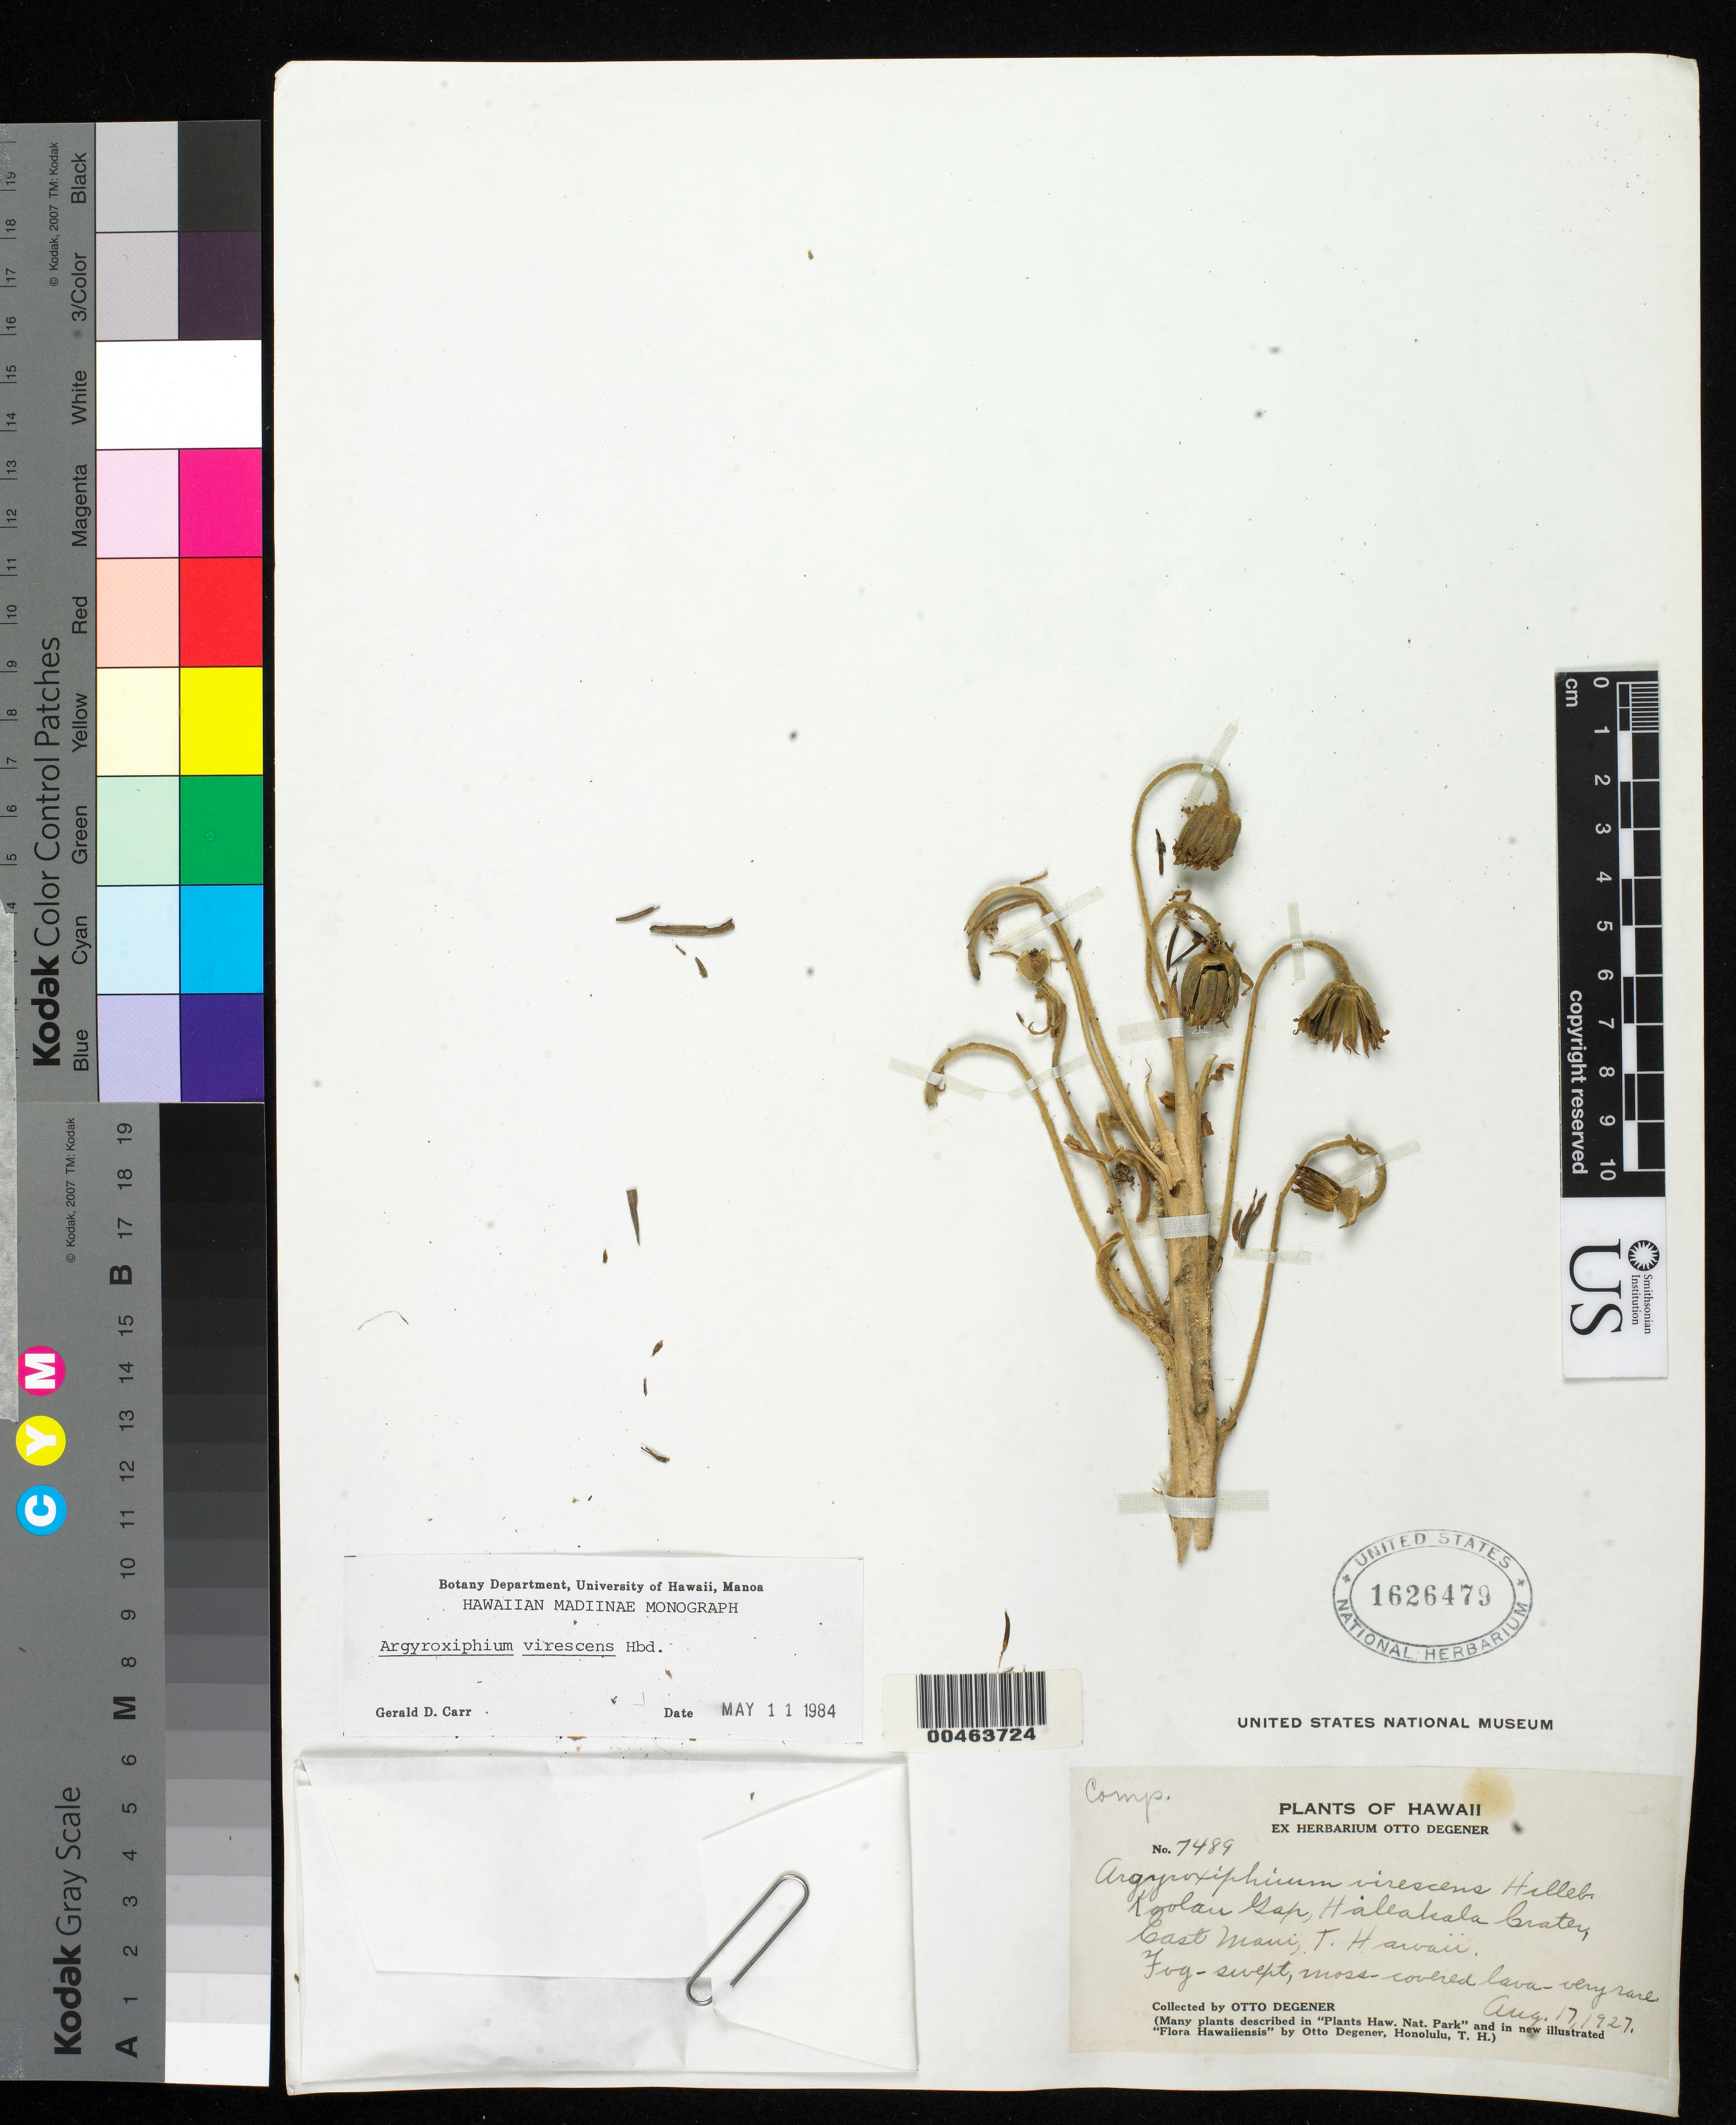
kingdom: Plantae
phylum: Tracheophyta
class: Magnoliopsida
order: Asterales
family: Asteraceae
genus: Argyroxiphium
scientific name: Argyroxiphium virescens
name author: Hillebr.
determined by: Carr, G. D.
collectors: O. Degener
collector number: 7489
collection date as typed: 17 Aug 1927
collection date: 1927-08-17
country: United States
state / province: Hawaii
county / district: Maui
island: Maui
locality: Koolau Gap, Haleakala Crater, East Maui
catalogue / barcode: US 1626479